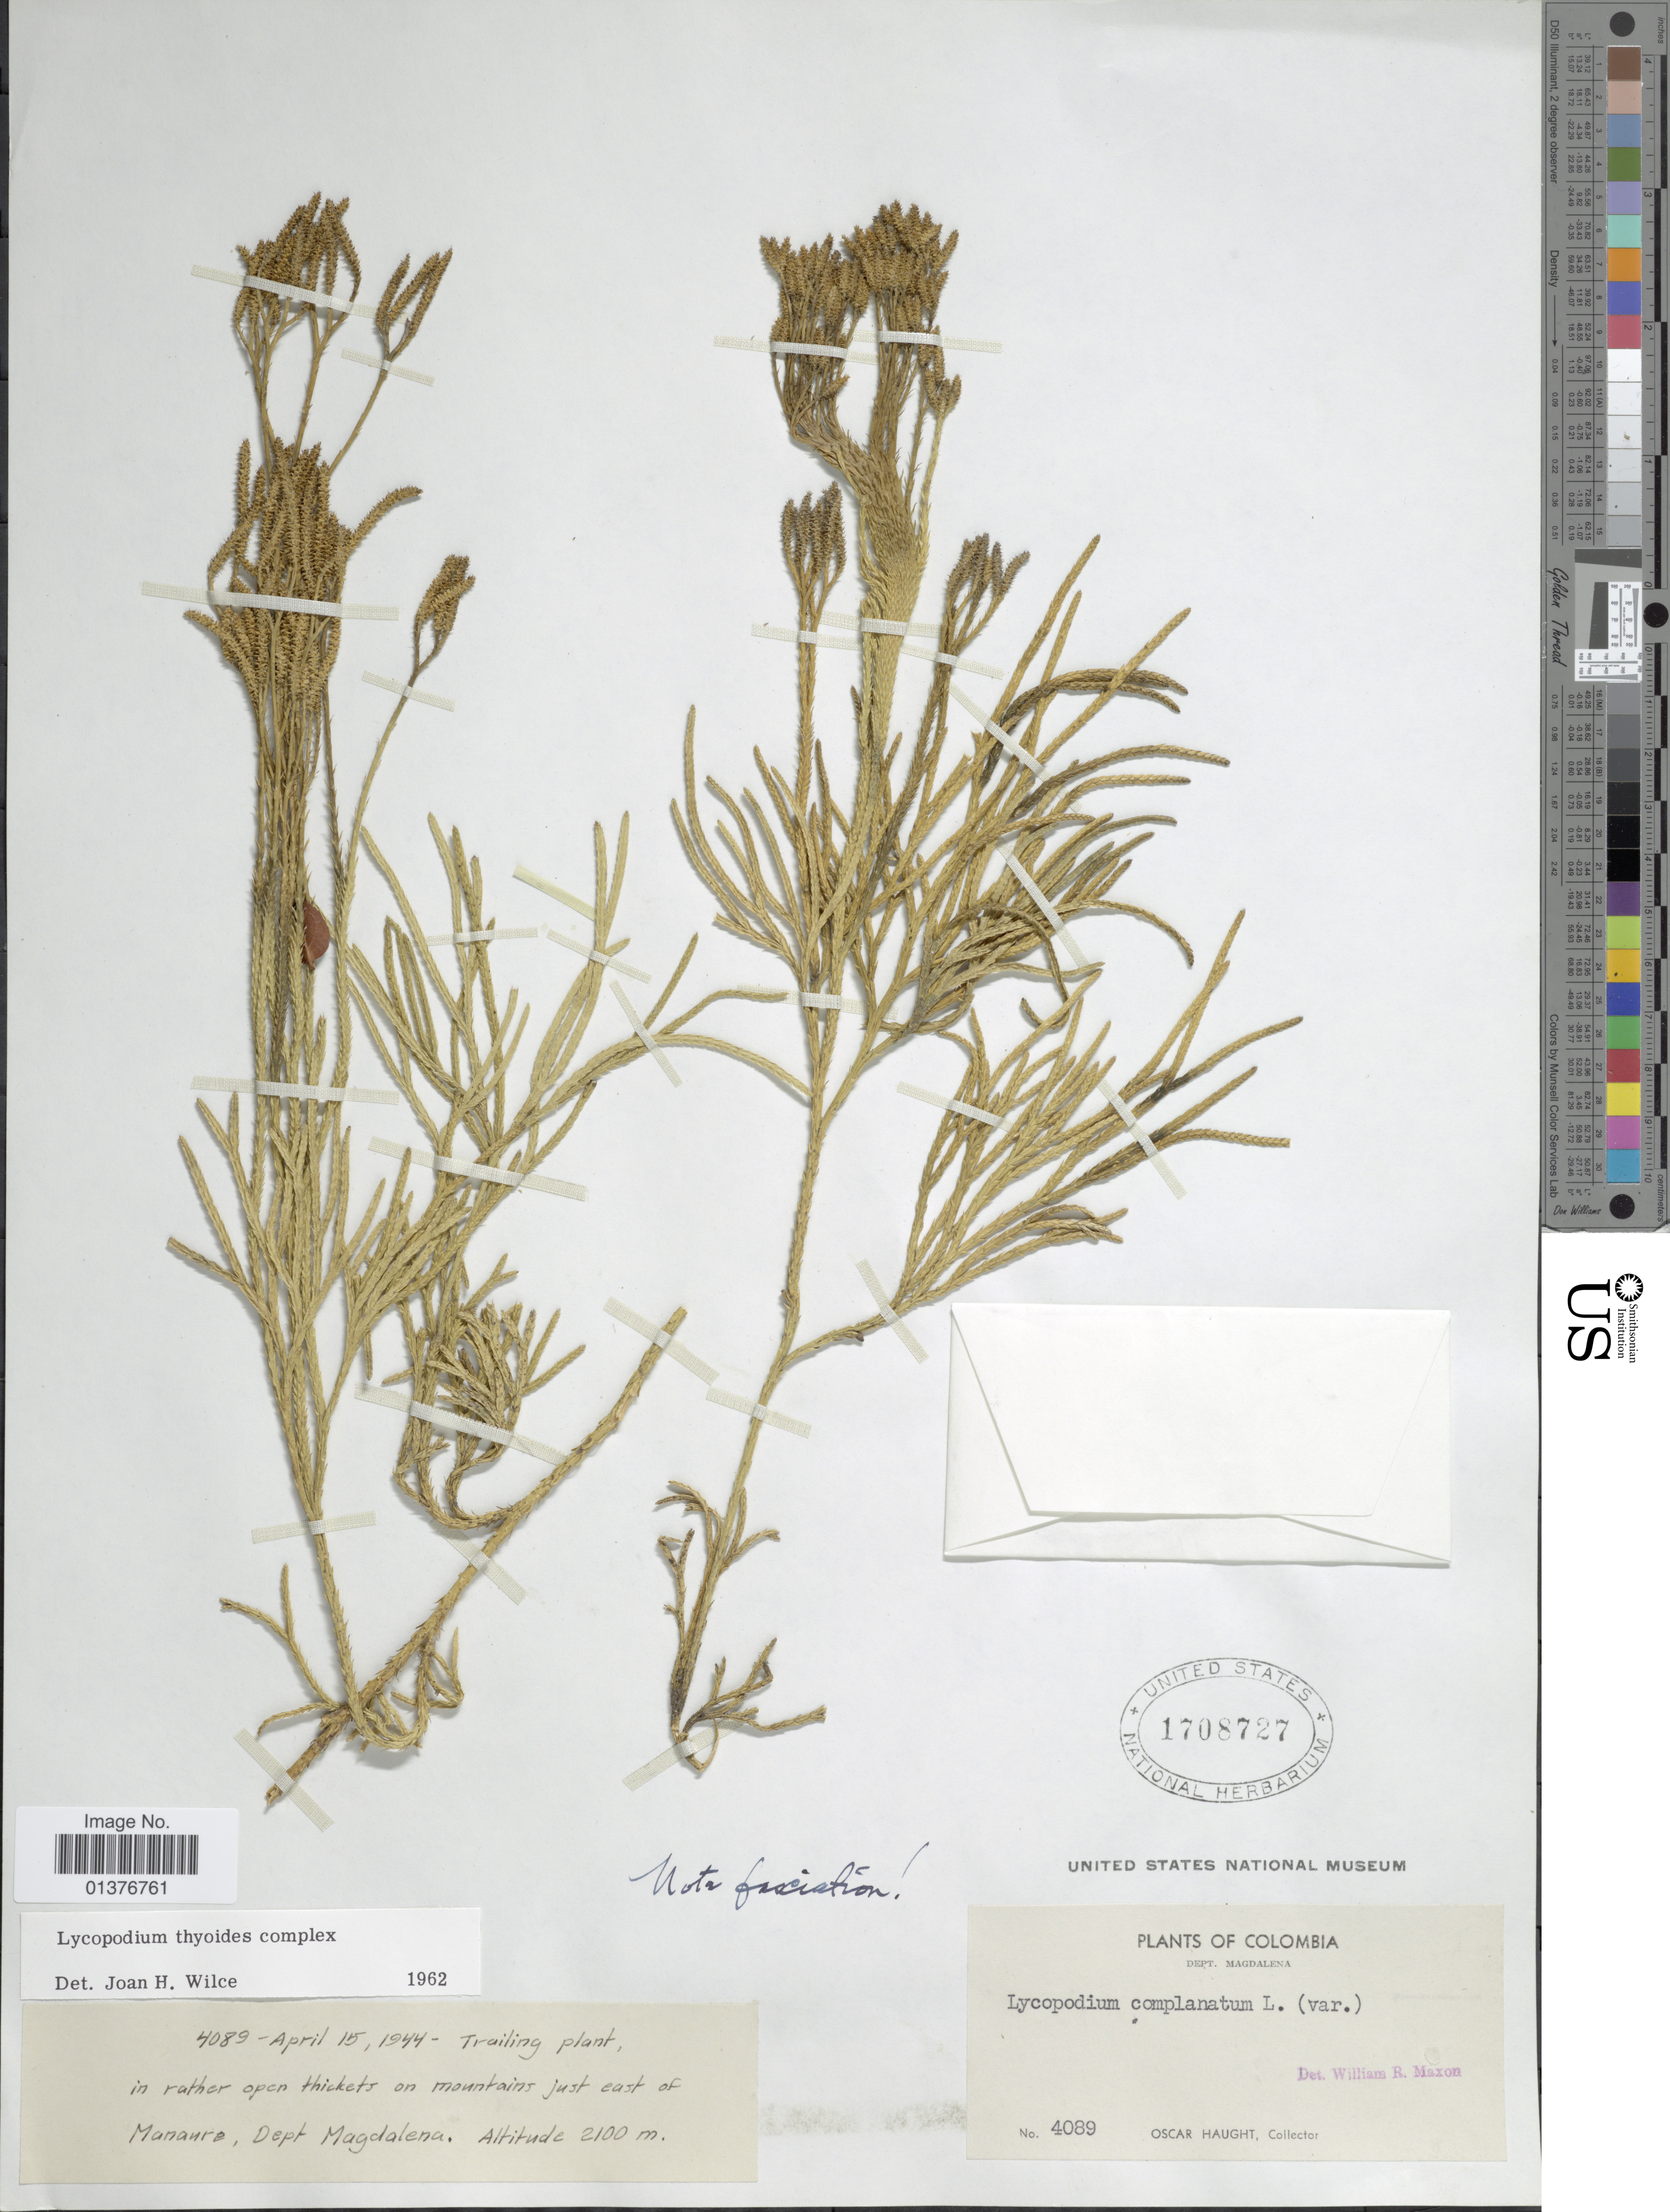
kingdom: Plantae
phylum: Tracheophyta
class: Lycopodiopsida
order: Lycopodiales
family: Lycopodiaceae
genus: Diphasiastrum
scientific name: Diphasiastrum thyoides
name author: (Humb. & Bonpl. ex Willd.) Holub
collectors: O. L. Haught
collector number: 1089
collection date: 1944-04-15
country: Colombia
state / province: Magdalena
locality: On mountains just east of Manauro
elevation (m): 2100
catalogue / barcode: US 1708727